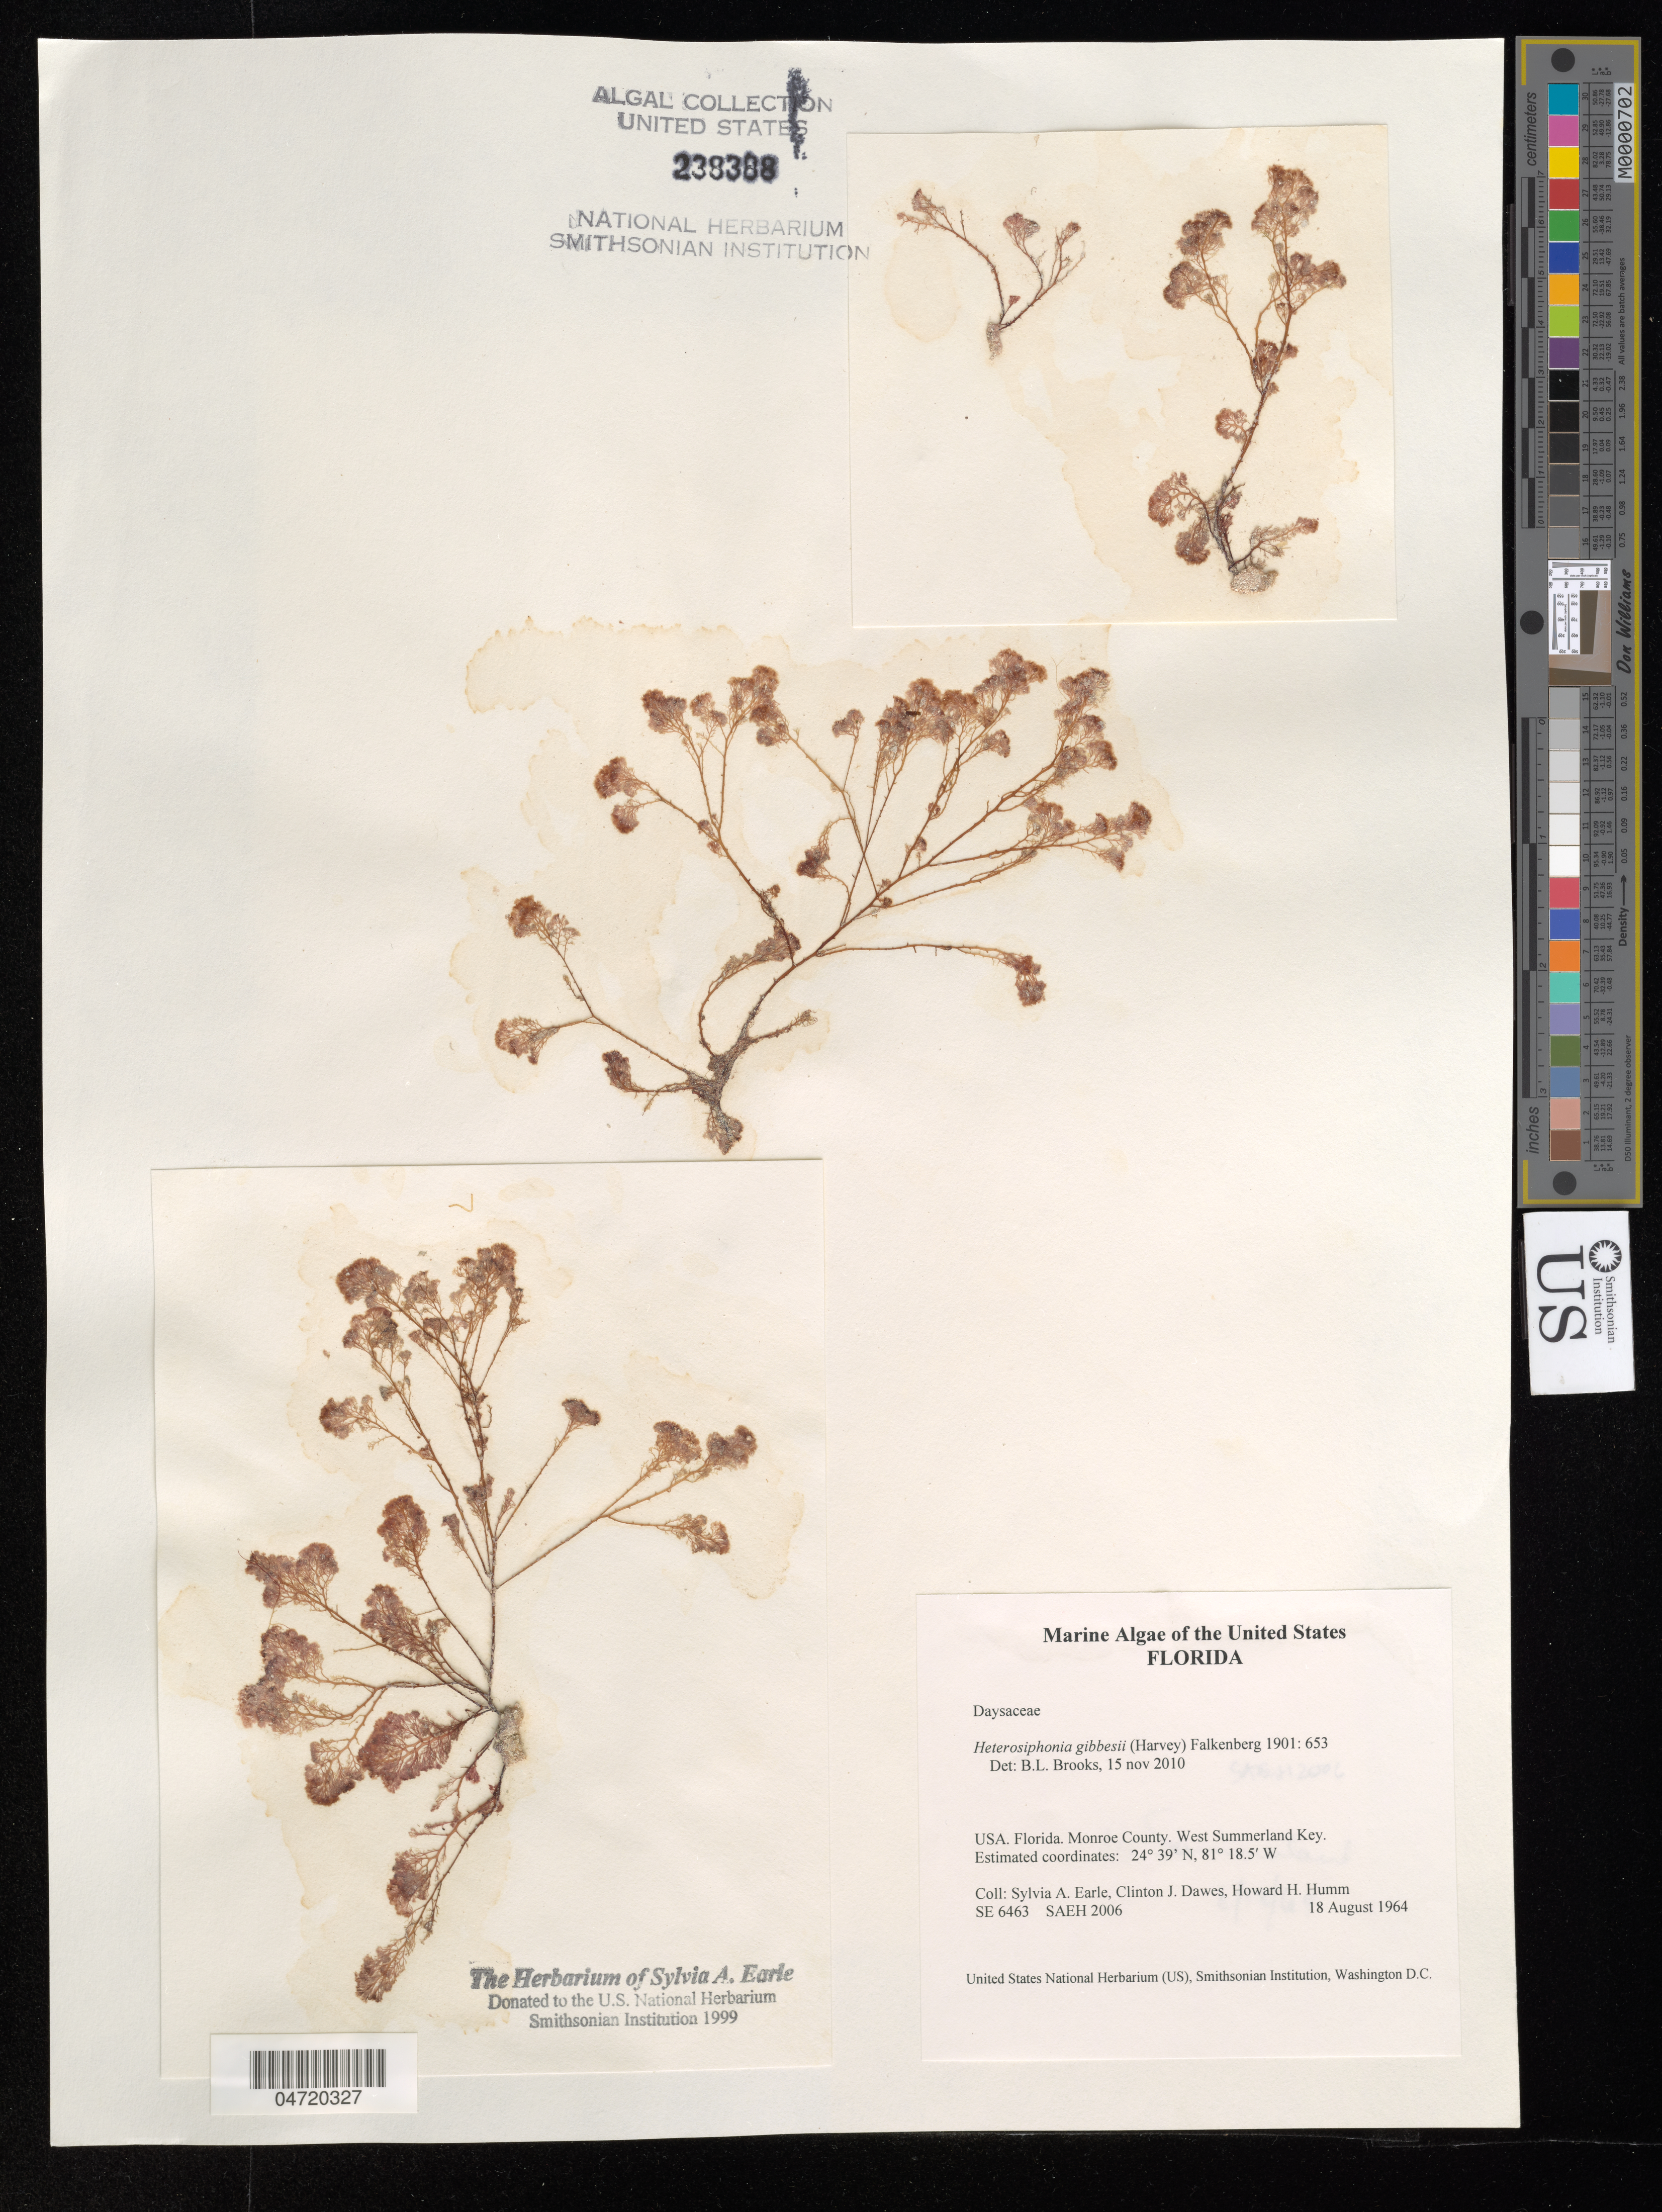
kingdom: Plantae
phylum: Rhodophyta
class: Florideophyceae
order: Ceramiales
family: Dasyaceae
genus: Heterosiphonia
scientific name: Heterosiphonia gibbesii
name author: (Harv.)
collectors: S. A. Earle, C. Dawes & H. Humm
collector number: SE6463/SAEH2006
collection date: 1964-08-18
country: United States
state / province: Florida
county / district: Monroe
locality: Monroe County. West Summerland Key.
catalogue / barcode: US 238388